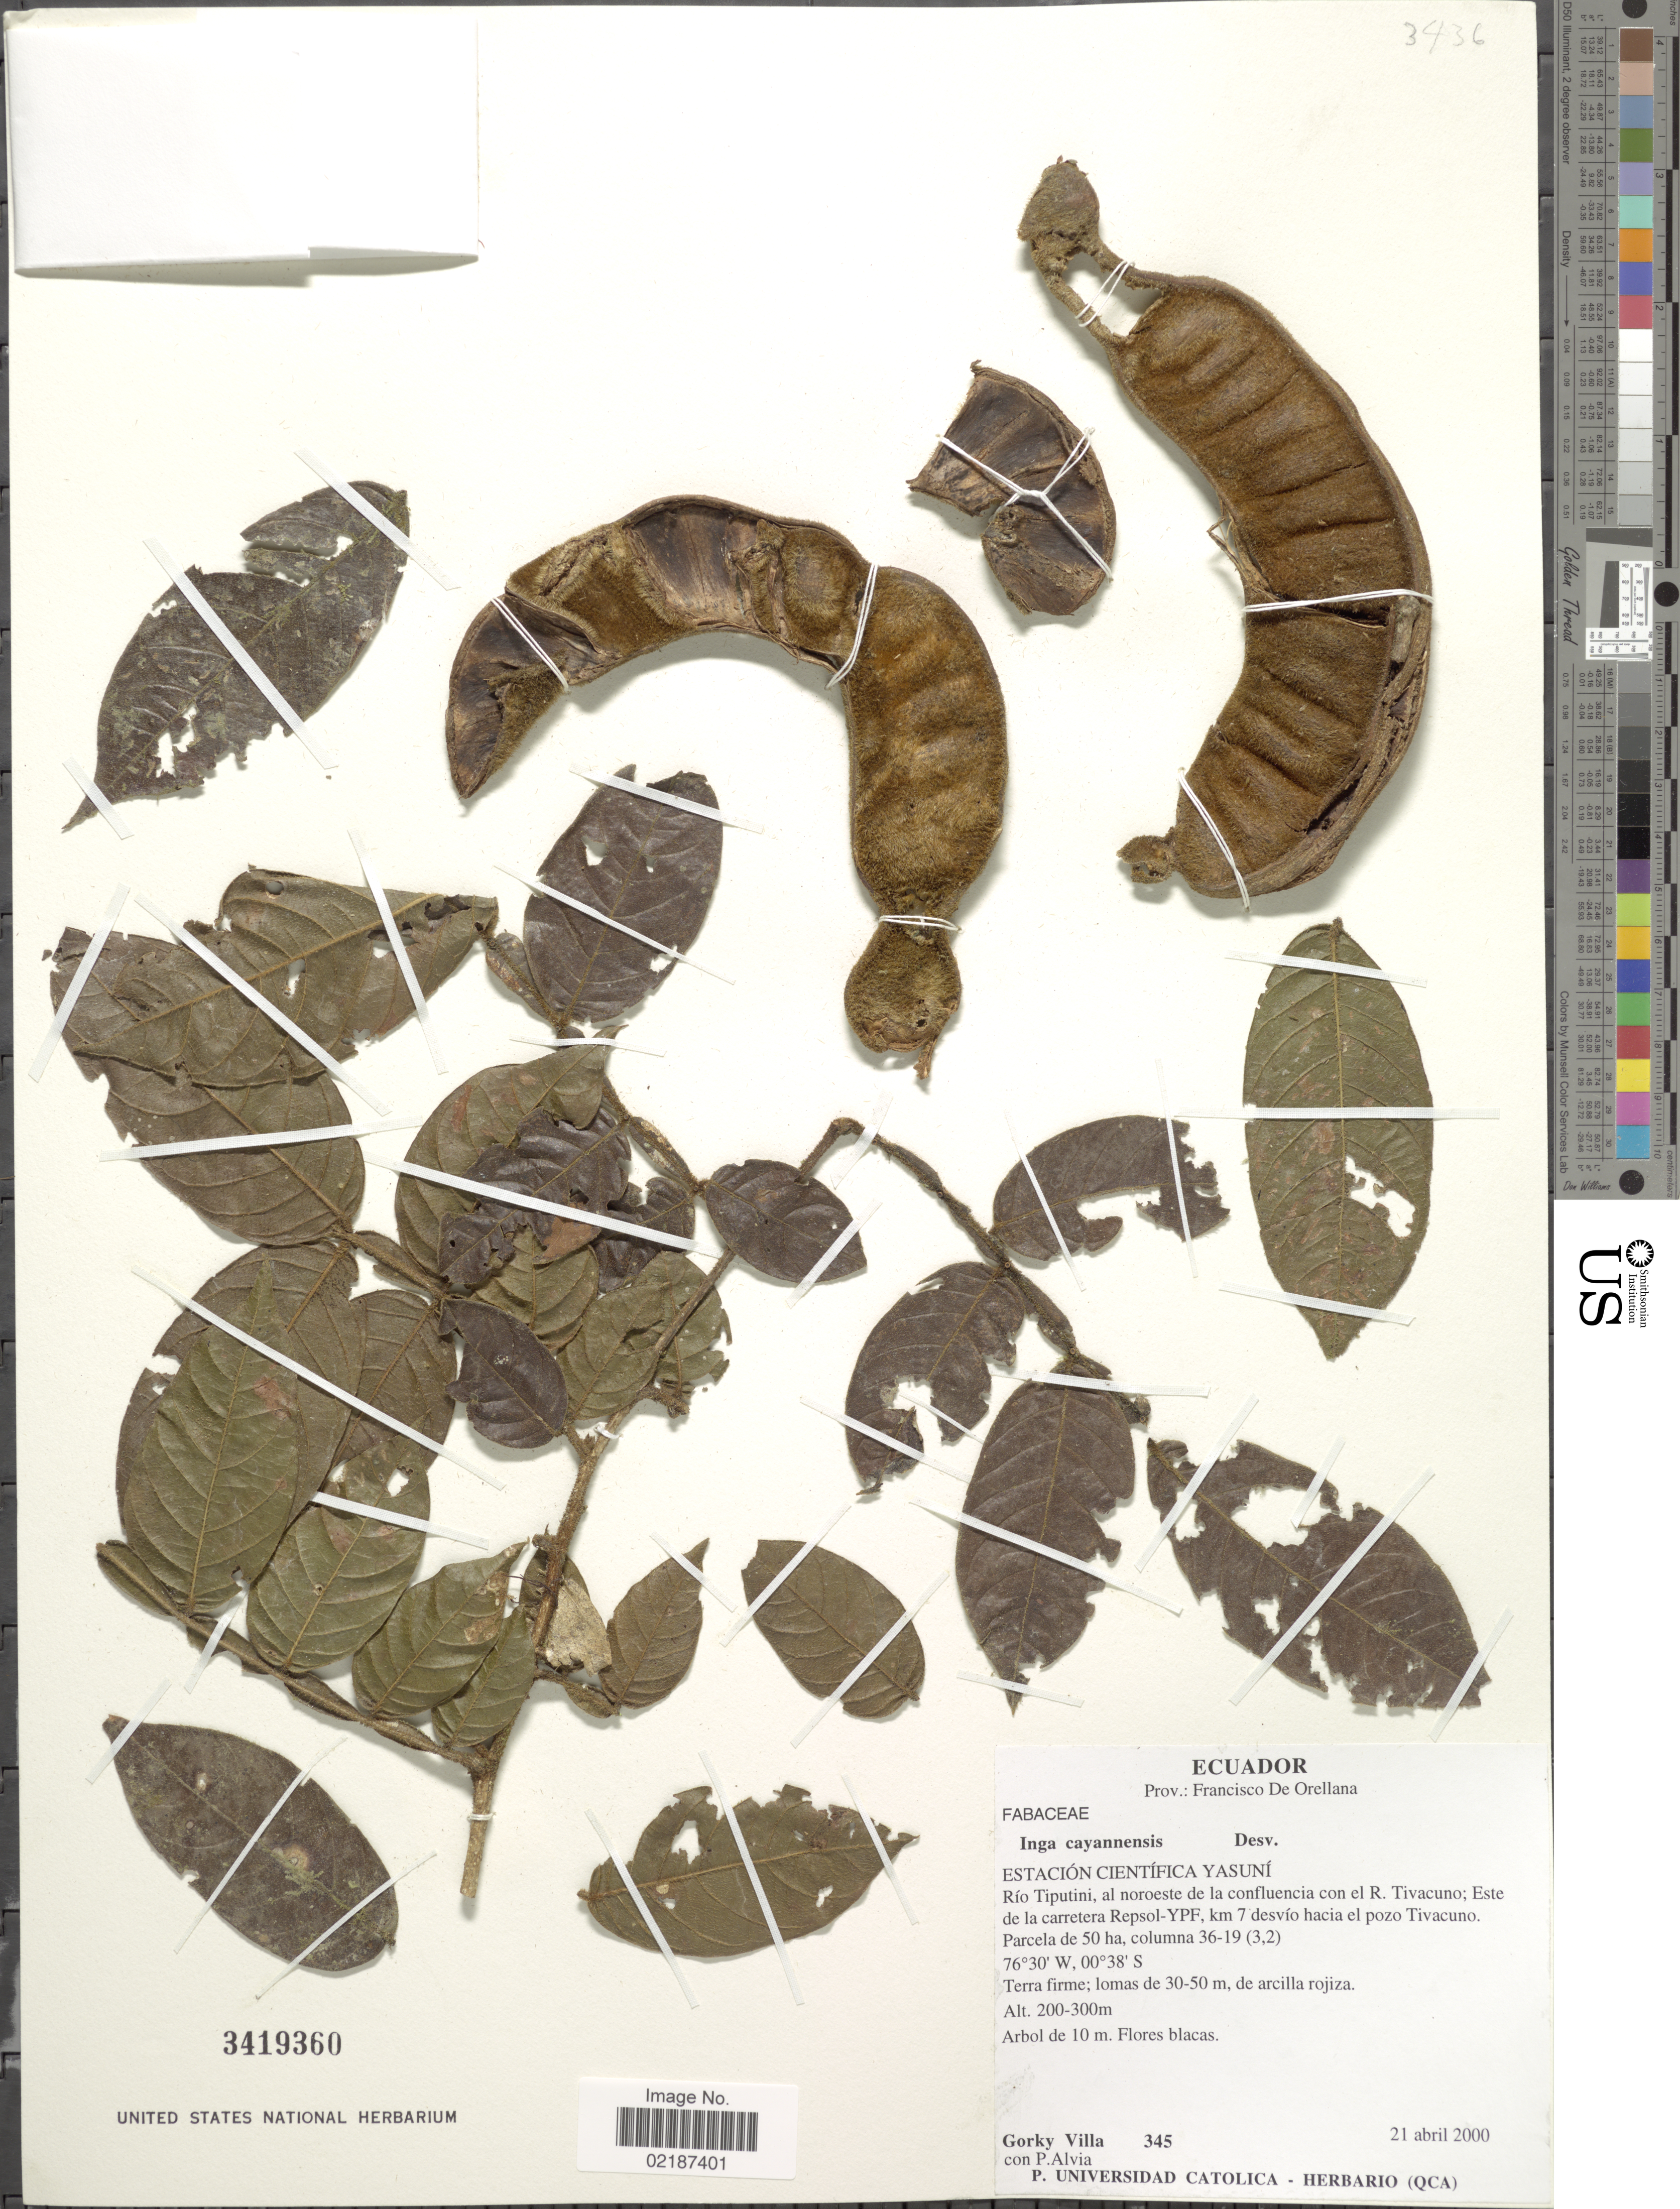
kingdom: Plantae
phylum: Tracheophyta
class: Magnoliopsida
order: Fabales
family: Fabaceae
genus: Inga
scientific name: Inga cayennensis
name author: Sagot ex Benth.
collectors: G. Villa & P. Alvia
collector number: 345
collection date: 2000-04-21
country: Ecuador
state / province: Orellana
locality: Prov.: Francisco De Orellana, Estación Científica Yasuní, Río Tiputini, al noroeste de la confluencia con el. R. Tivacuno; Este de la carretera Repsol-YPF, km 7 desvío hacia el pozo Tivacuno, Terra firme; lomas de 30-50m, de arcilla rojiza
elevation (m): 200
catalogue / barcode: US 3419360